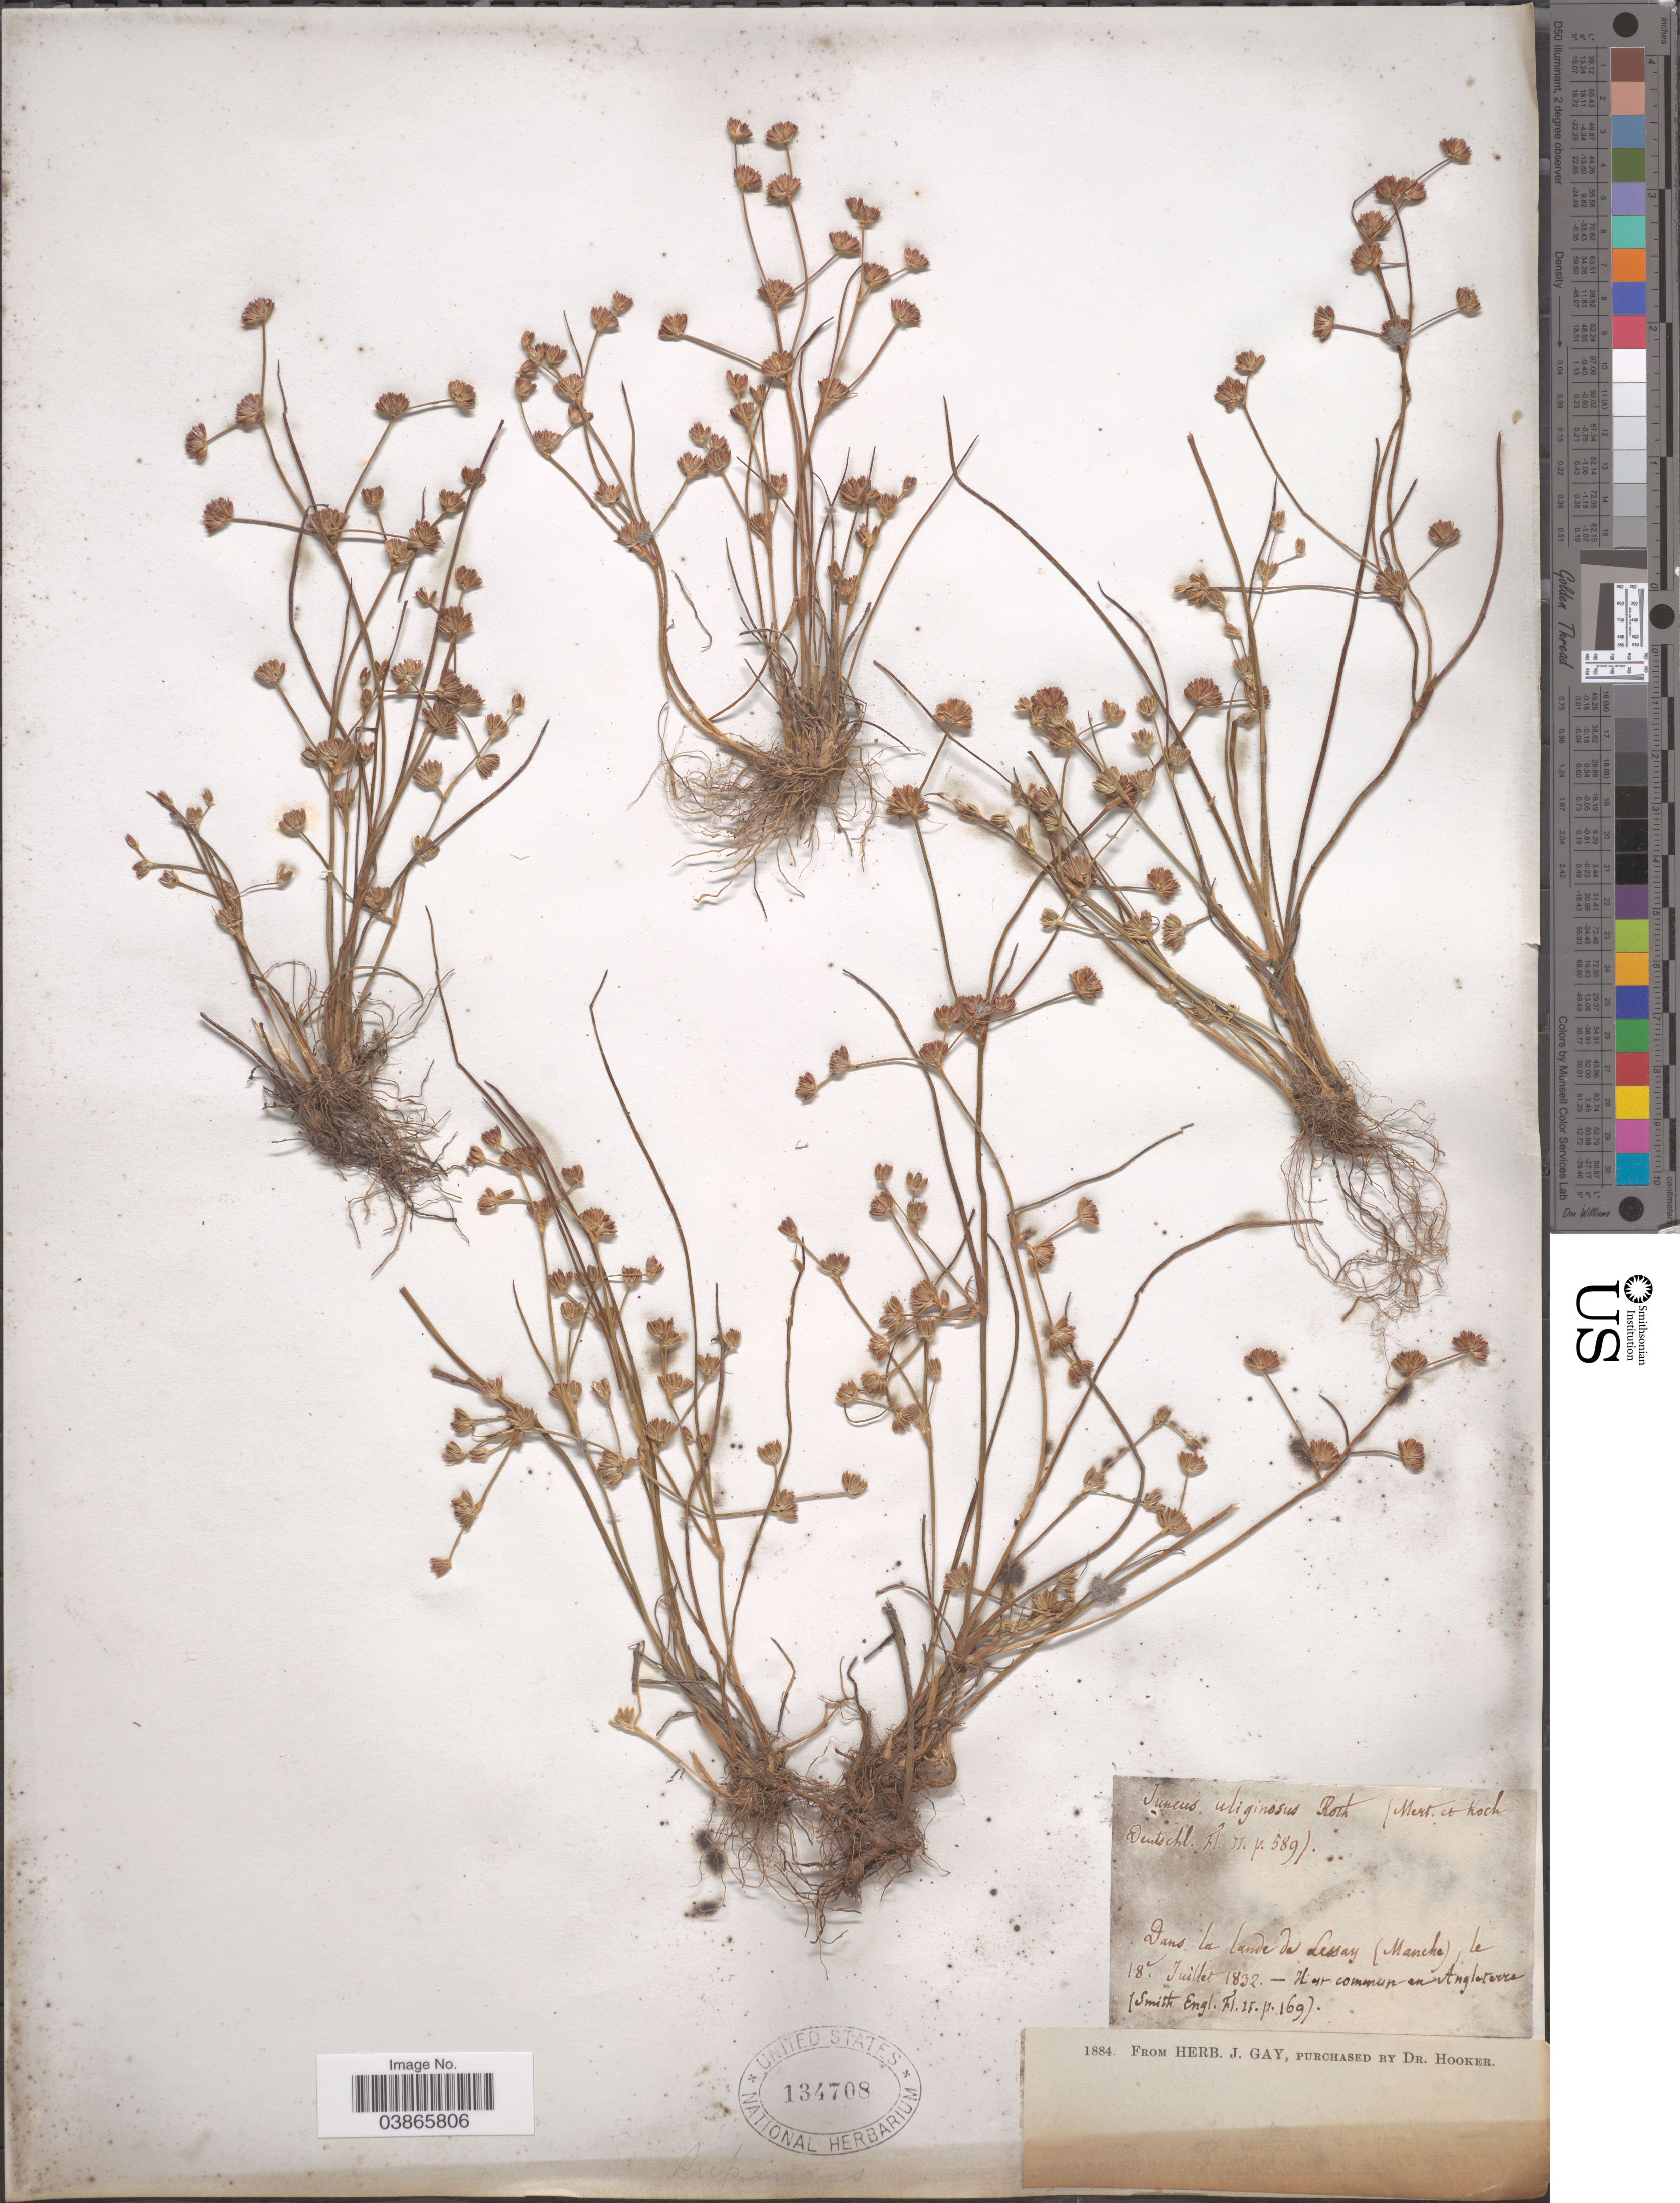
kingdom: Plantae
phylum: Tracheophyta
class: Liliopsida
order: Poales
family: Juncaceae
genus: Juncus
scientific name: Juncus supinus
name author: Moench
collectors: ex herb. J. Gay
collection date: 1832-07-18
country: France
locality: Dans la lande de Lessay (Manche).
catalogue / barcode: US 134708